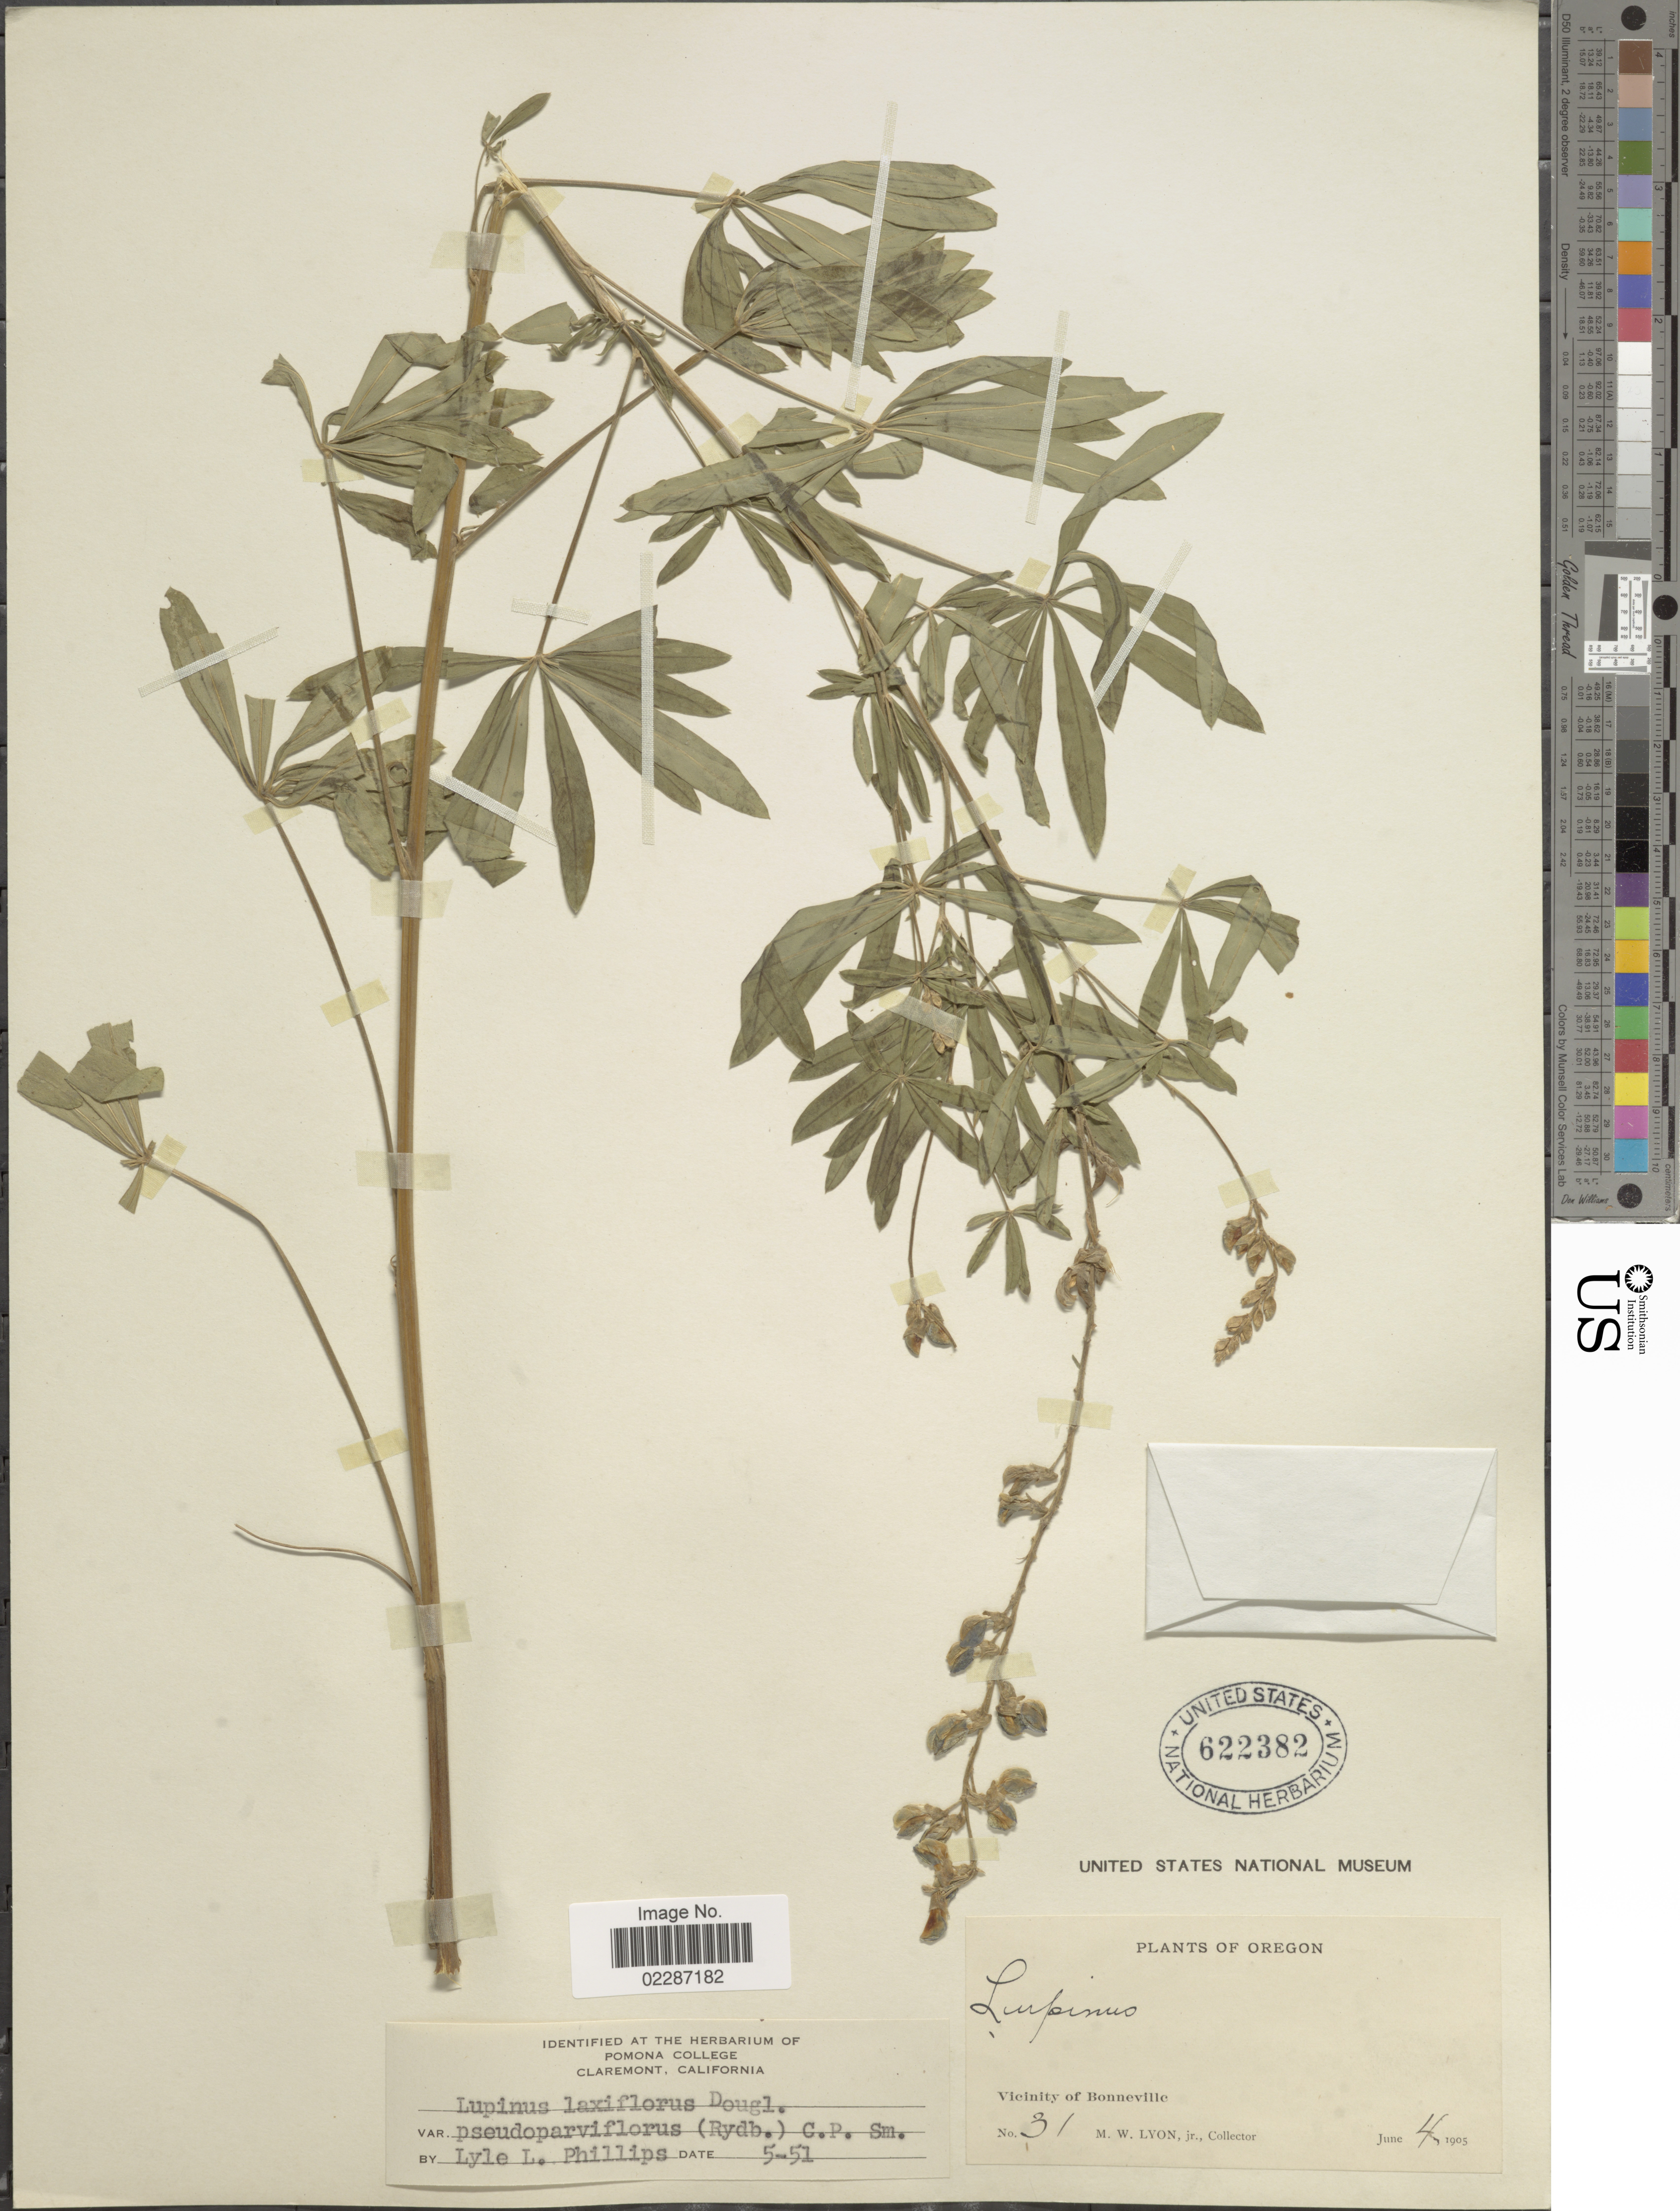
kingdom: Plantae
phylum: Tracheophyta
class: Magnoliopsida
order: Fabales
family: Fabaceae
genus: Lupinus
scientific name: Lupinus pseudoparviflorus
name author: Rydb.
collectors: M. Lyon Jr.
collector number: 31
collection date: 1905-06-04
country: United States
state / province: Oregon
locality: Vicinity of Bonneville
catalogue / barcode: US 622382